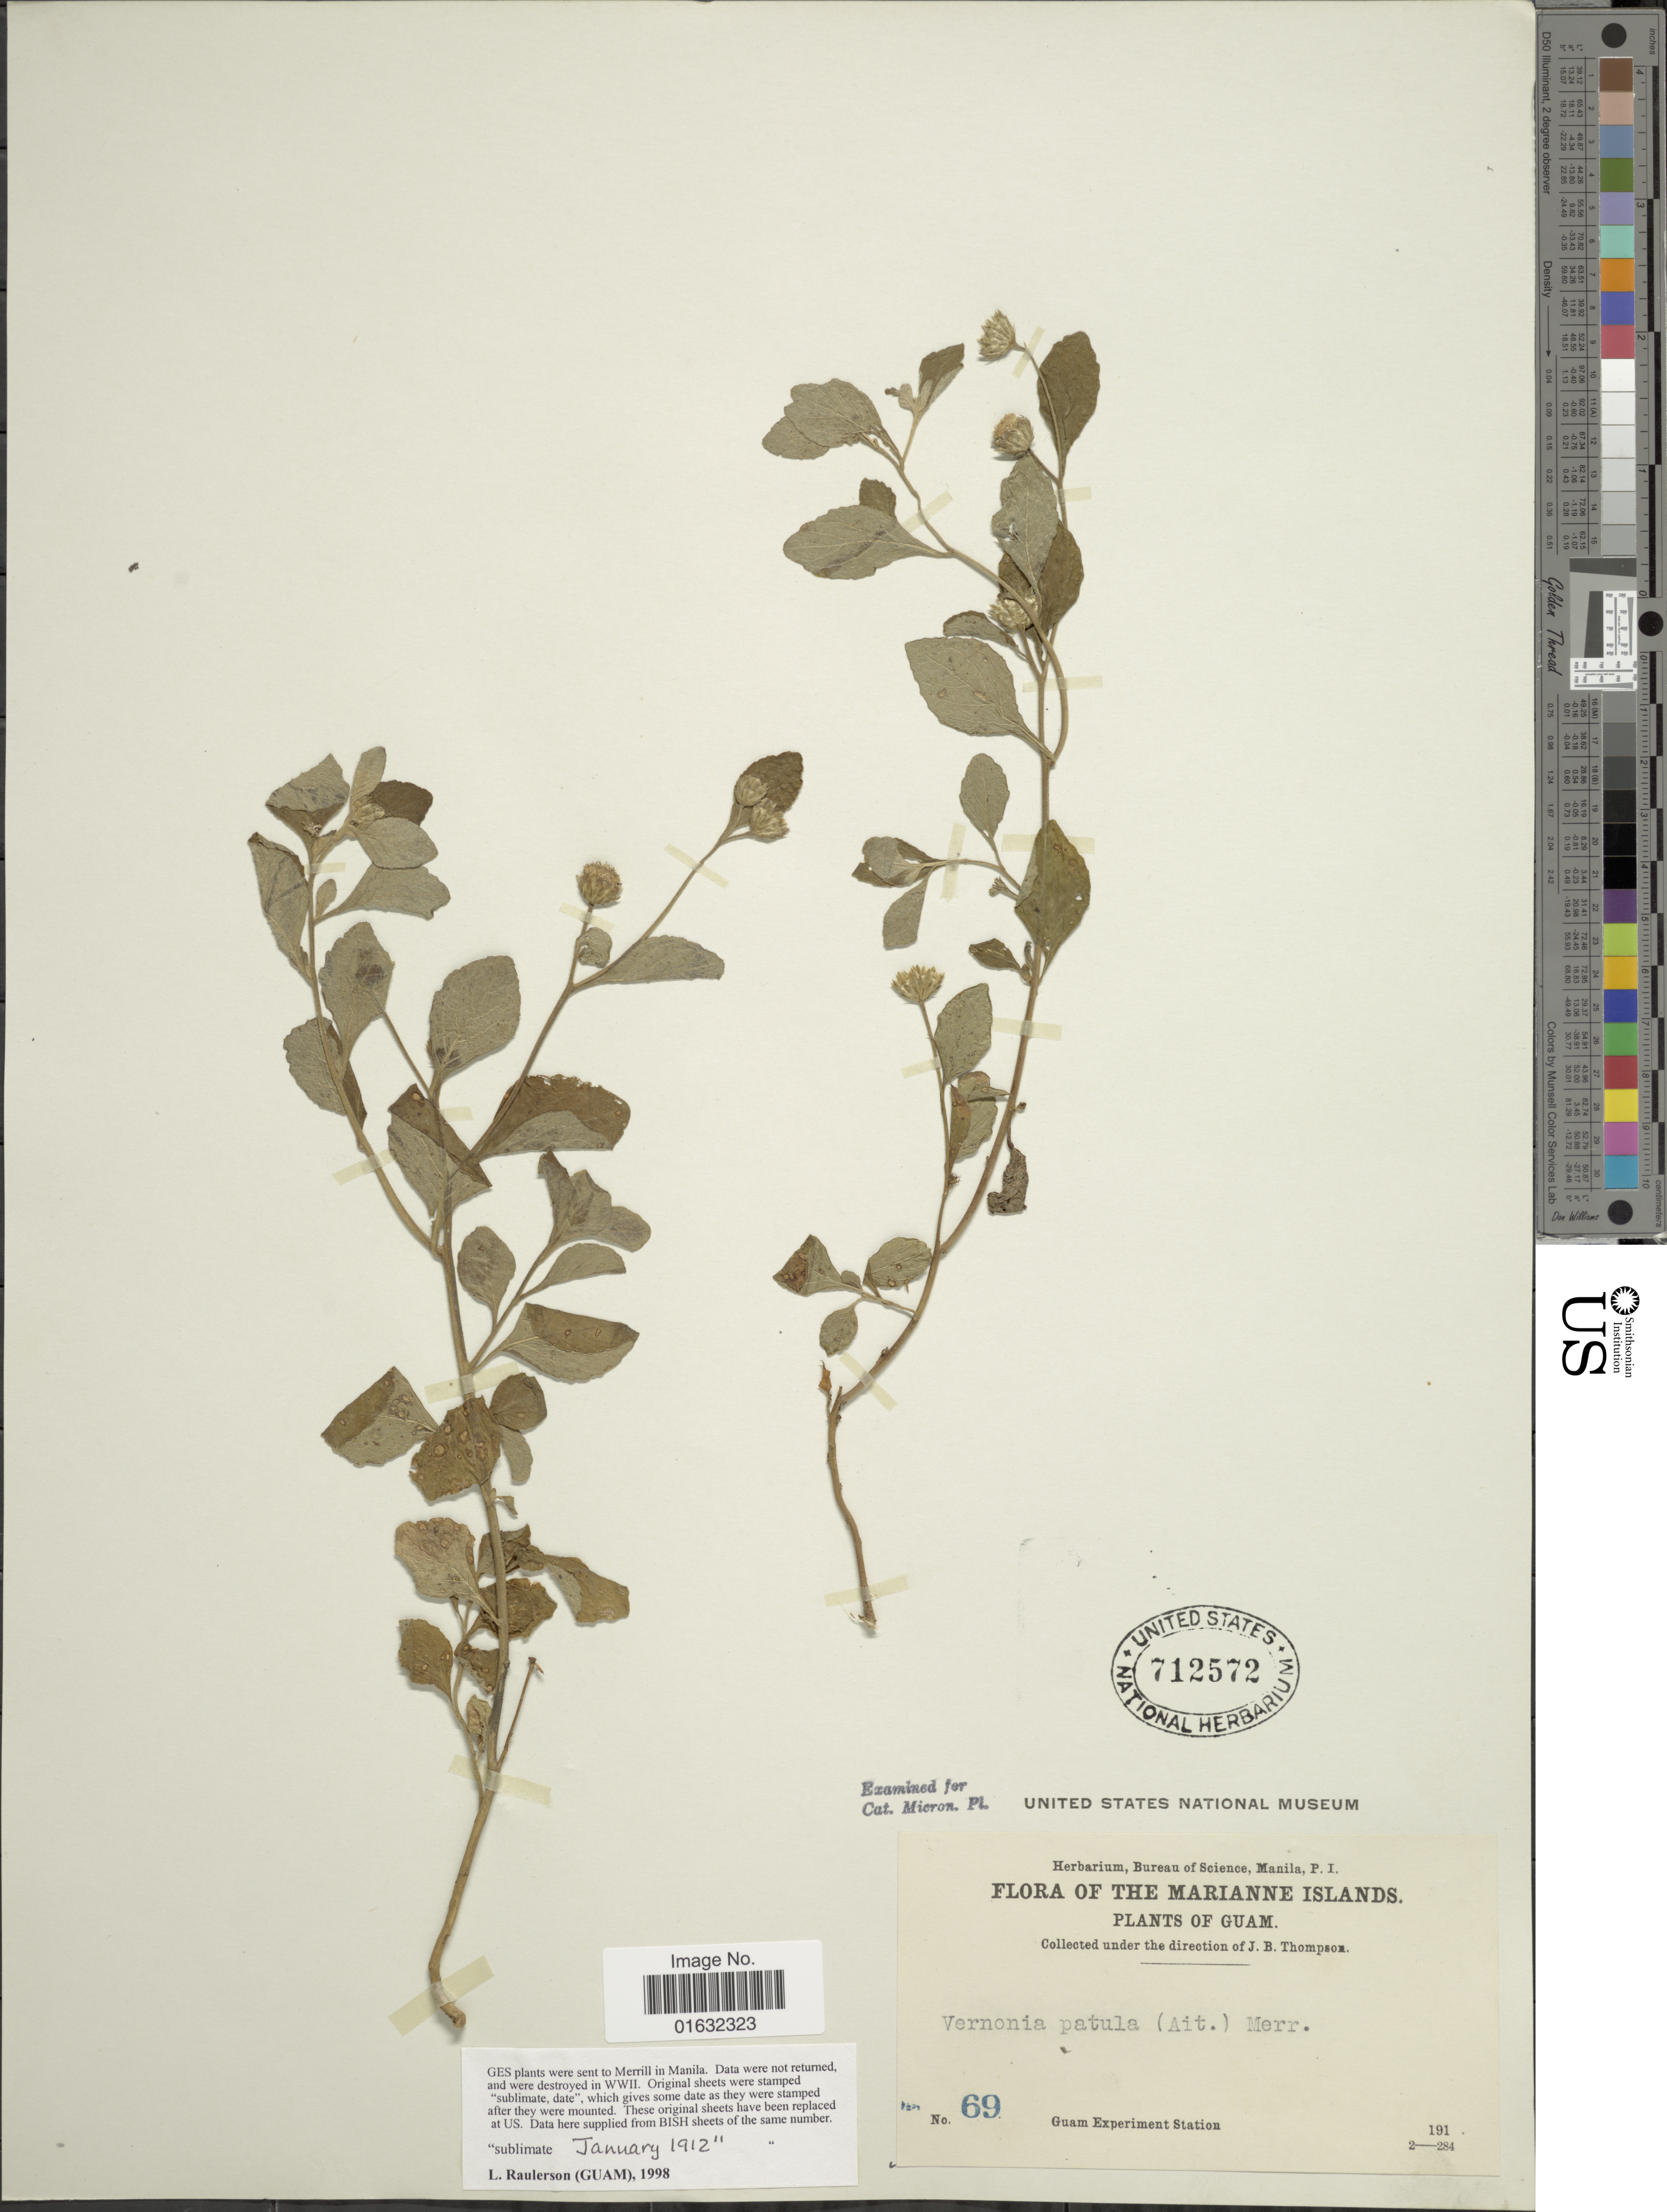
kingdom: Plantae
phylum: Tracheophyta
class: Magnoliopsida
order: Asterales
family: Asteraceae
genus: Cyanthillium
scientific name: Cyanthillium patulum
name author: (Aiton) H. Rob.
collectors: J. B. Thompson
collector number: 69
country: Guam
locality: The Mariana Islands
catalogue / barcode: US 712572